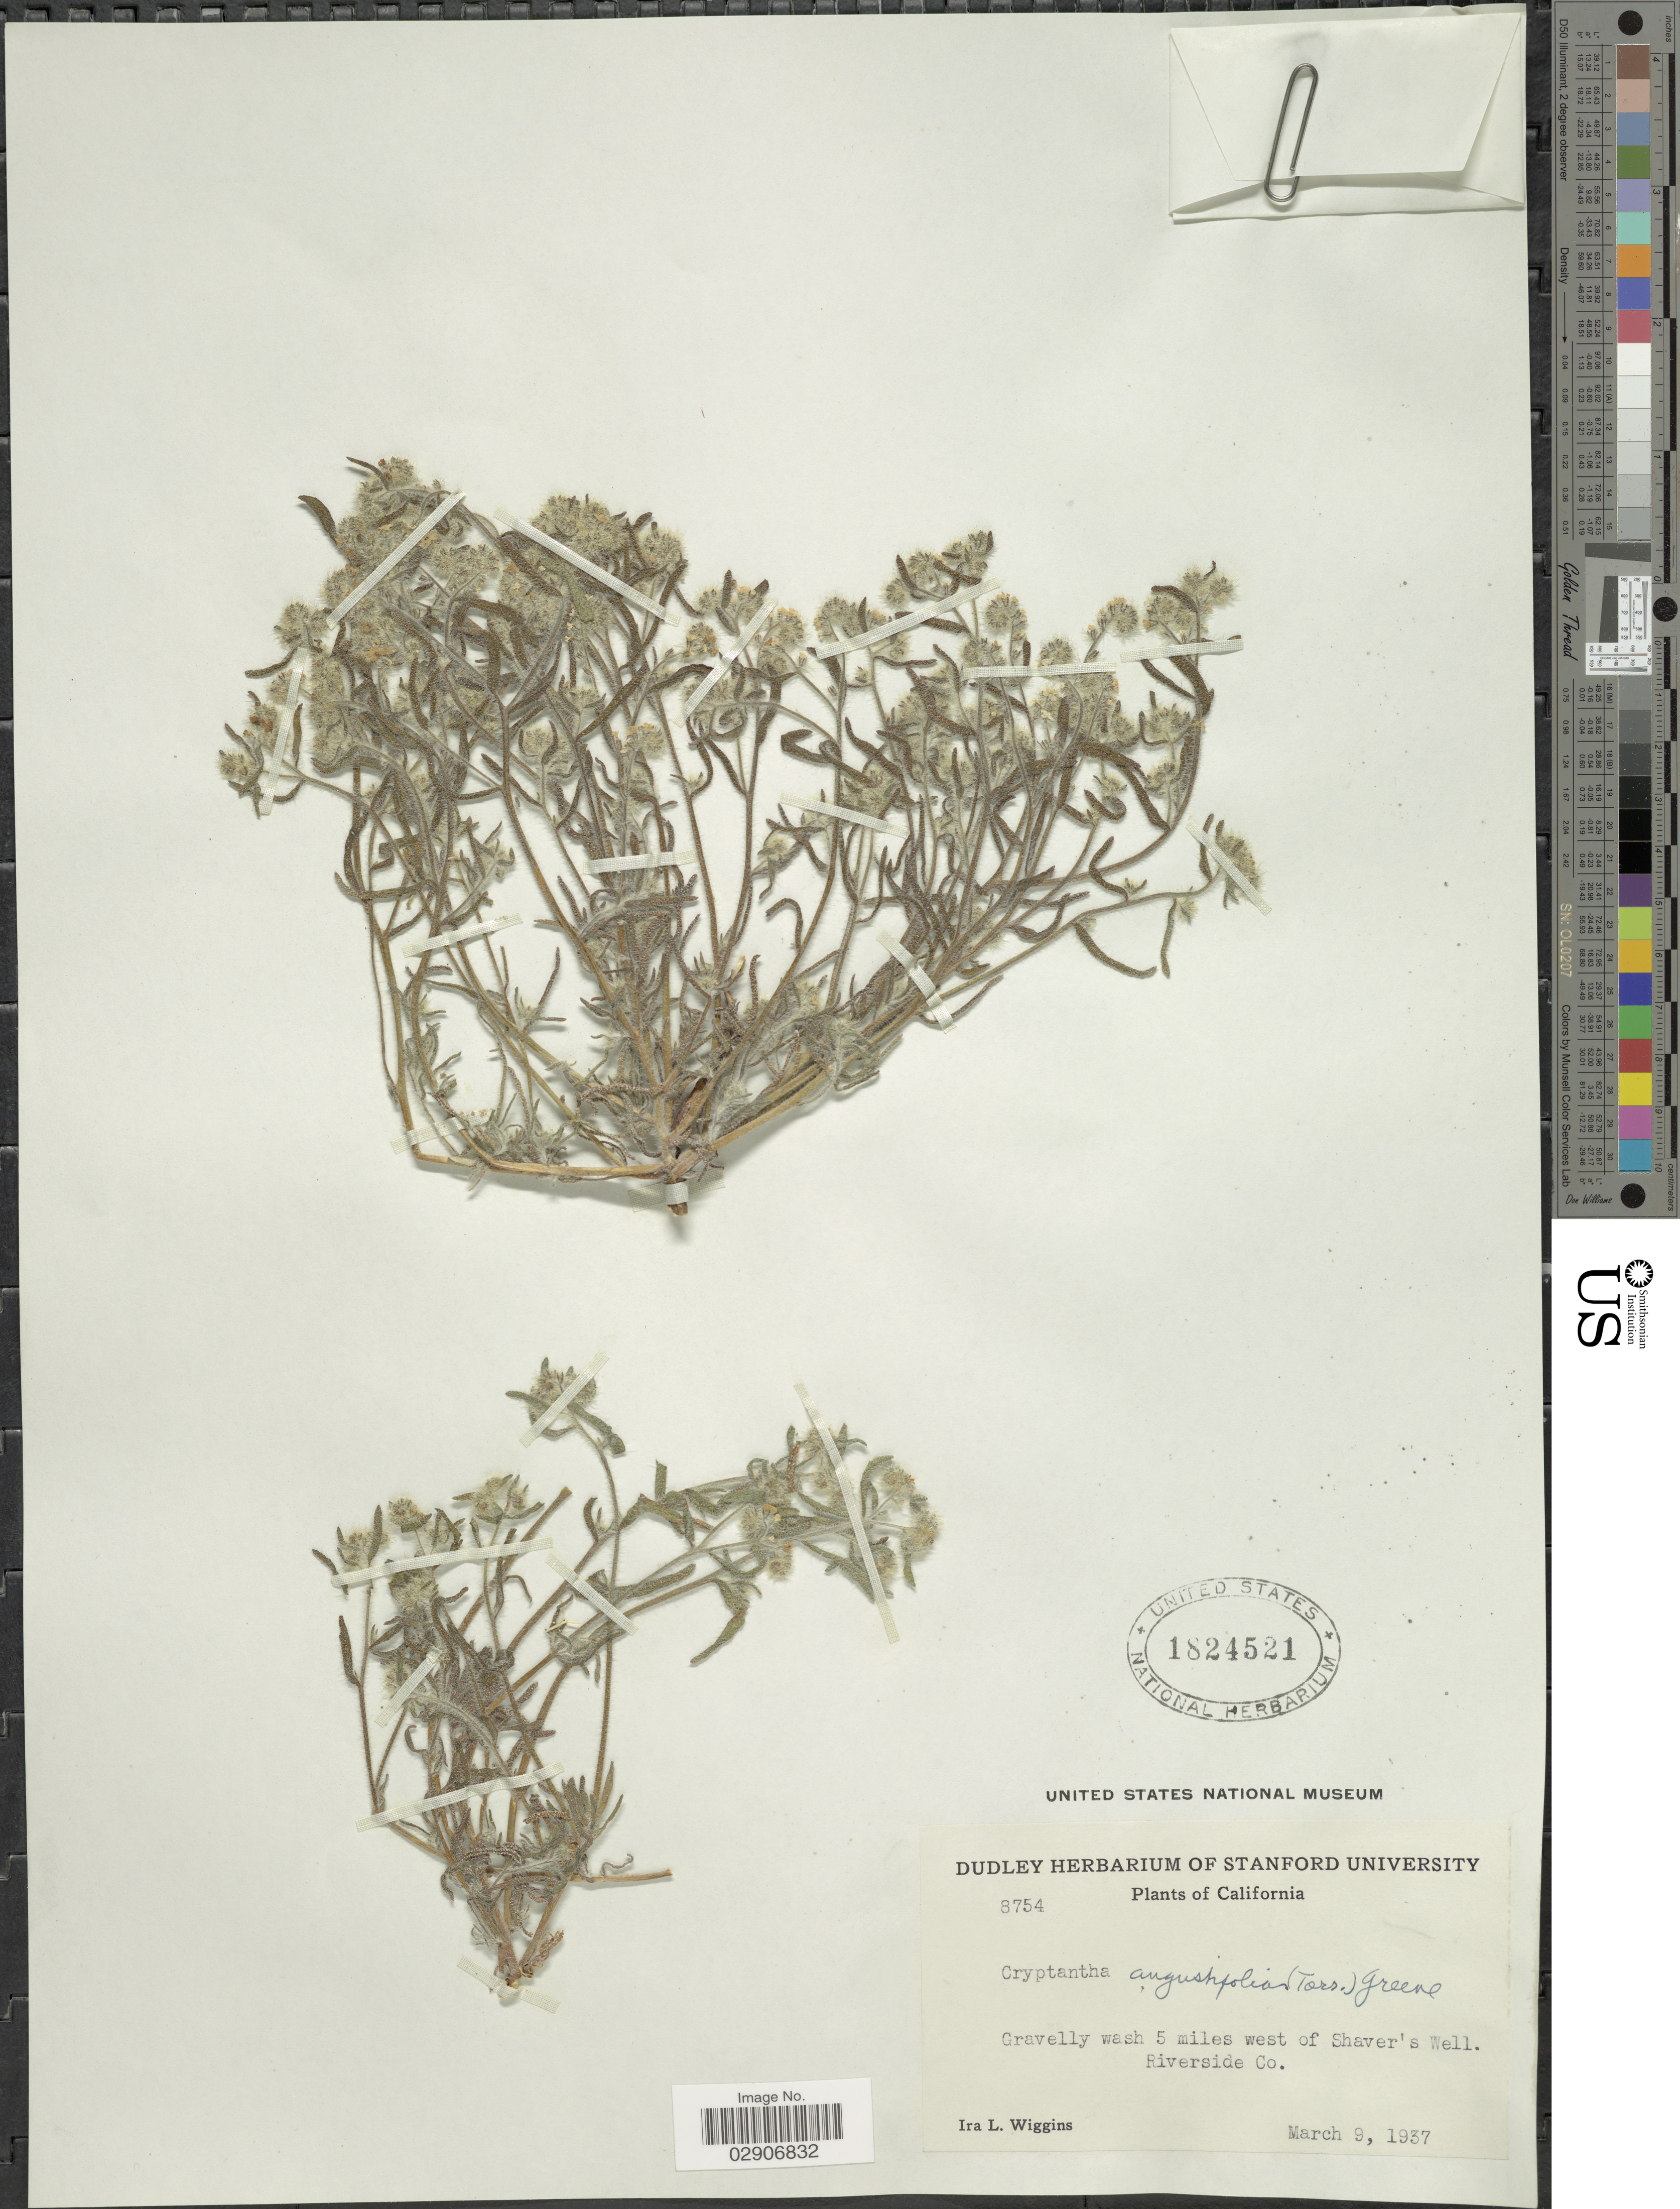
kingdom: Plantae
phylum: Tracheophyta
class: Magnoliopsida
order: Boraginales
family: Boraginaceae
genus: Cryptantha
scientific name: Cryptantha angustifolia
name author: (Torr.) Greene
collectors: I. L. Wiggins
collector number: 8754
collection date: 1937-03-09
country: United States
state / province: California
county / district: Riverside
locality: Gravelly wash 5 miles west of Shaver's Well. Riverside Co.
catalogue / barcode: US 1824521